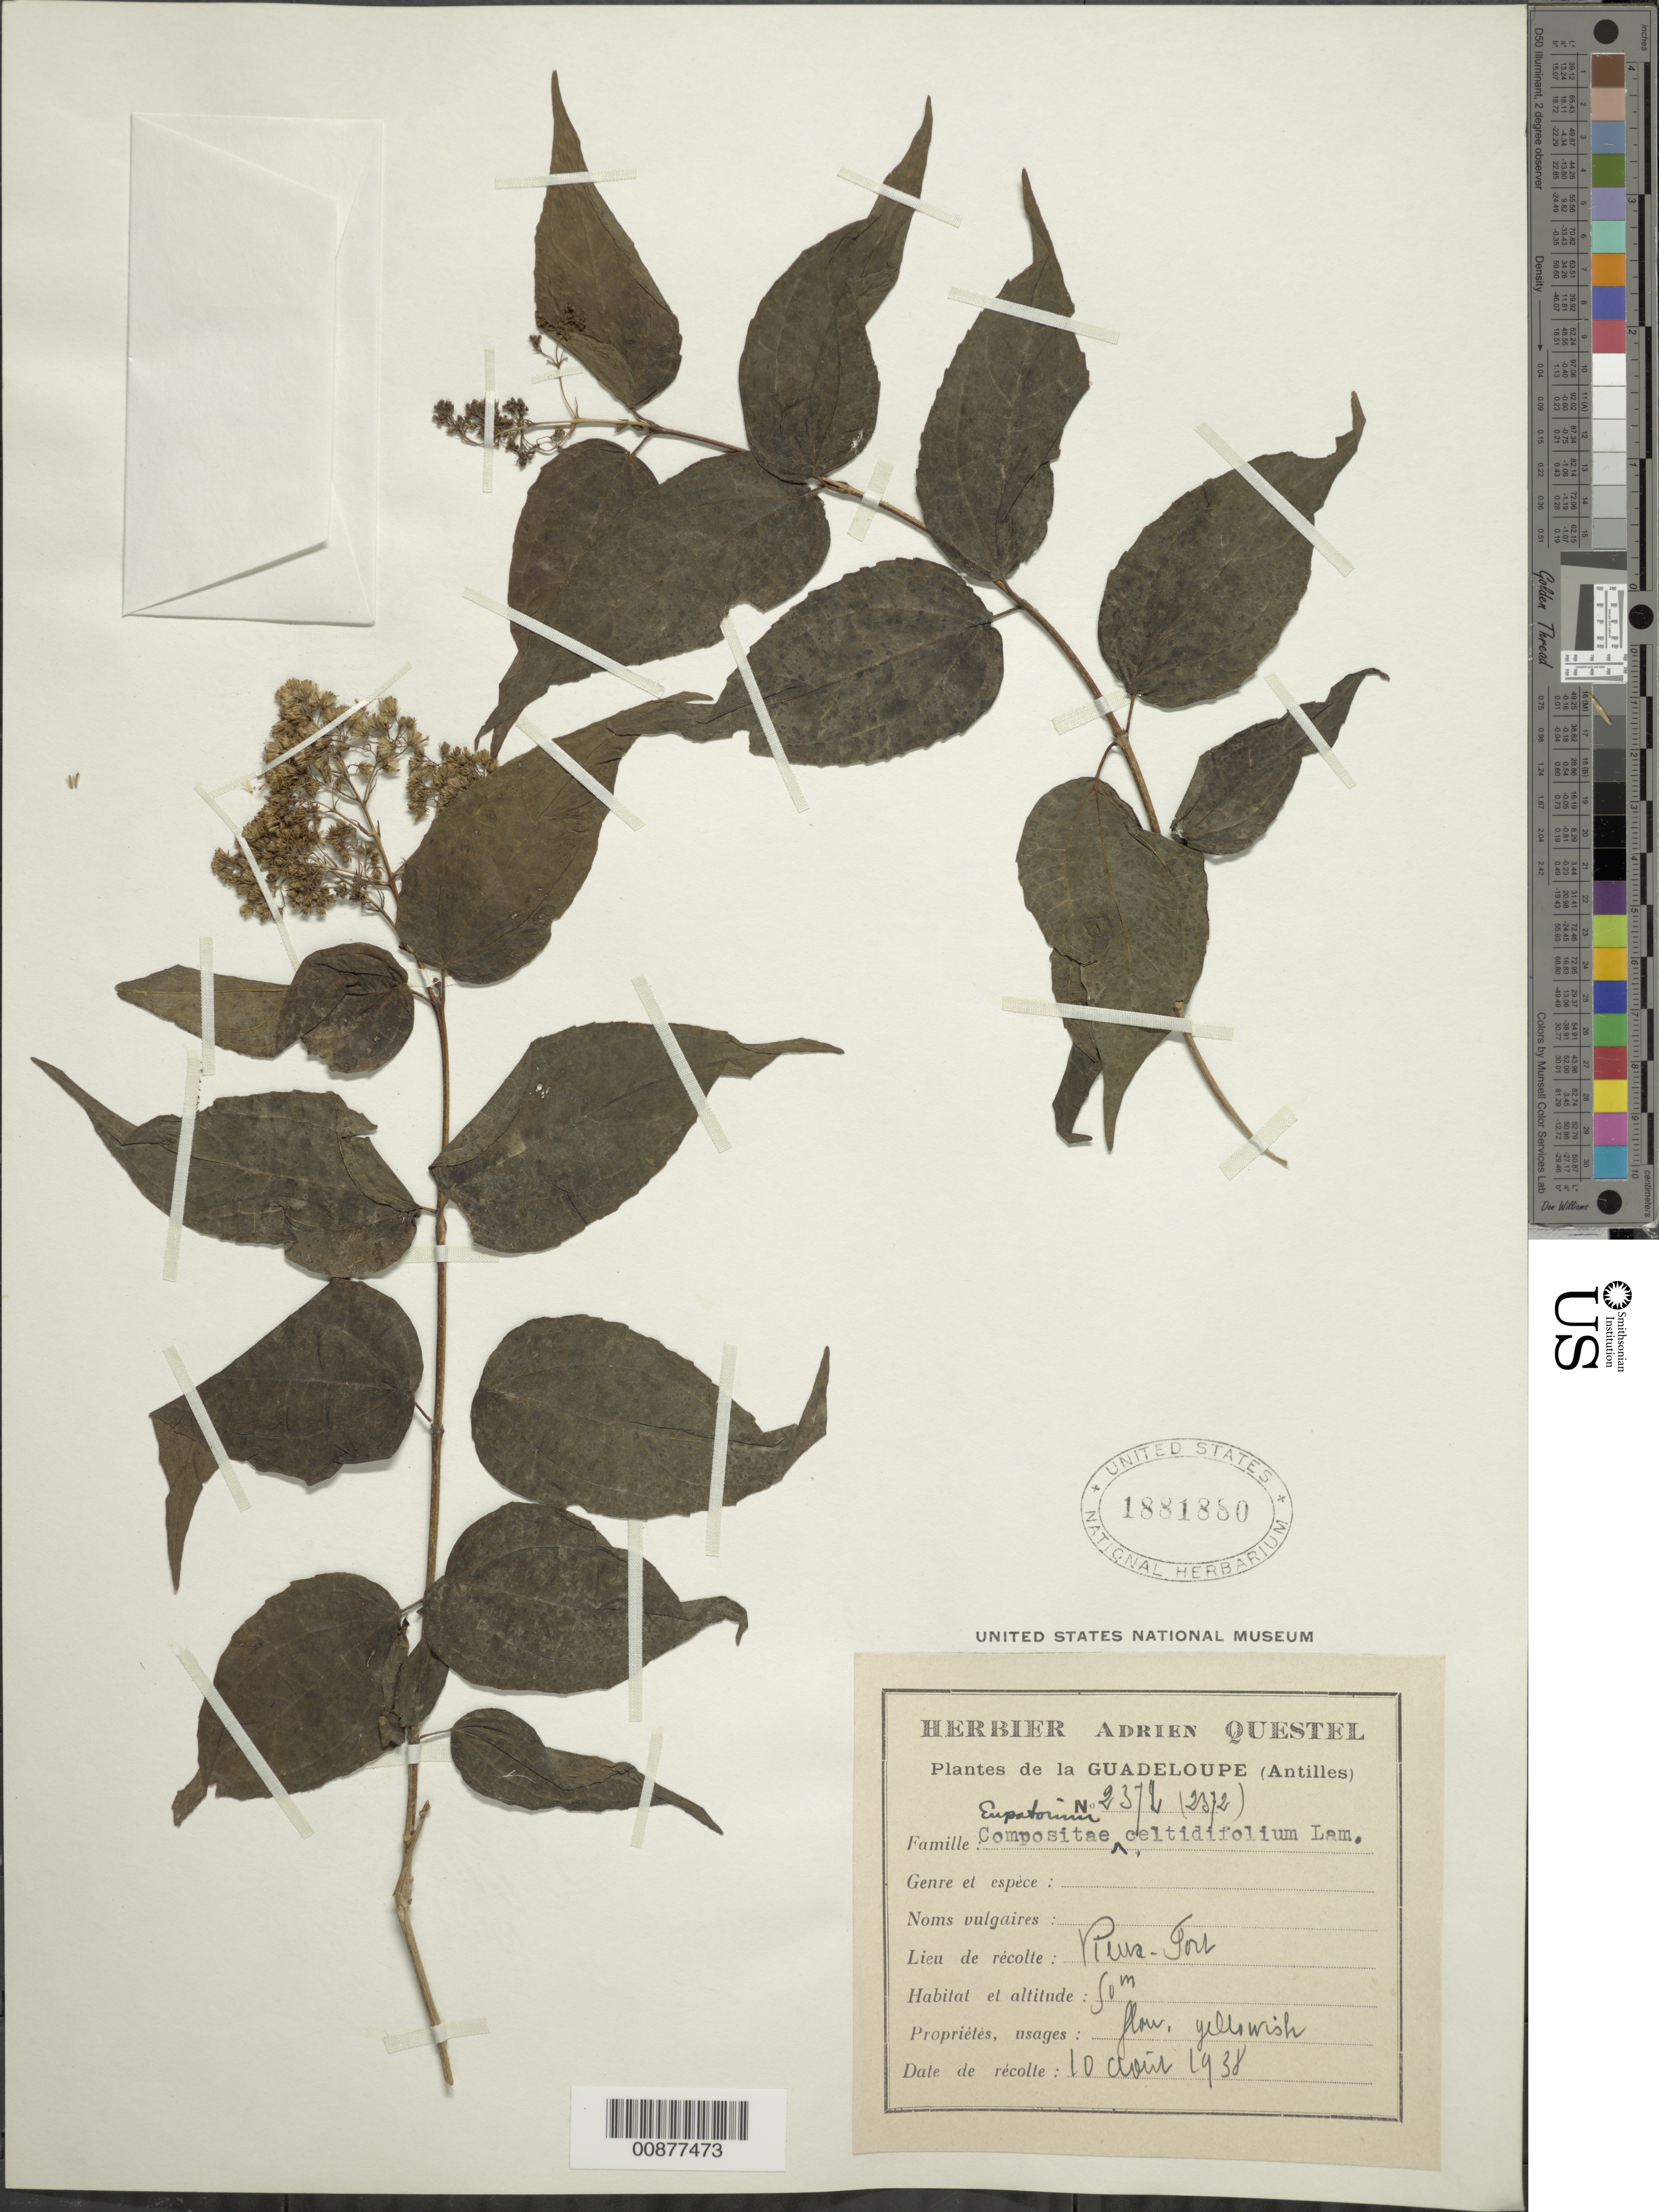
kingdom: Plantae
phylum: Tracheophyta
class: Magnoliopsida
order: Asterales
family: Asteraceae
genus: Koanophyllon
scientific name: Koanophyllon celtidifolium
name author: (Lam.) R.M. King & H. Rob.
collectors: A. Questel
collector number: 2372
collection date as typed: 10 Apr 1938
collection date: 1938-04-10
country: Guadeloupe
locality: Pierra (sp?)-Fort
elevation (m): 50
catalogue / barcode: US 1881880